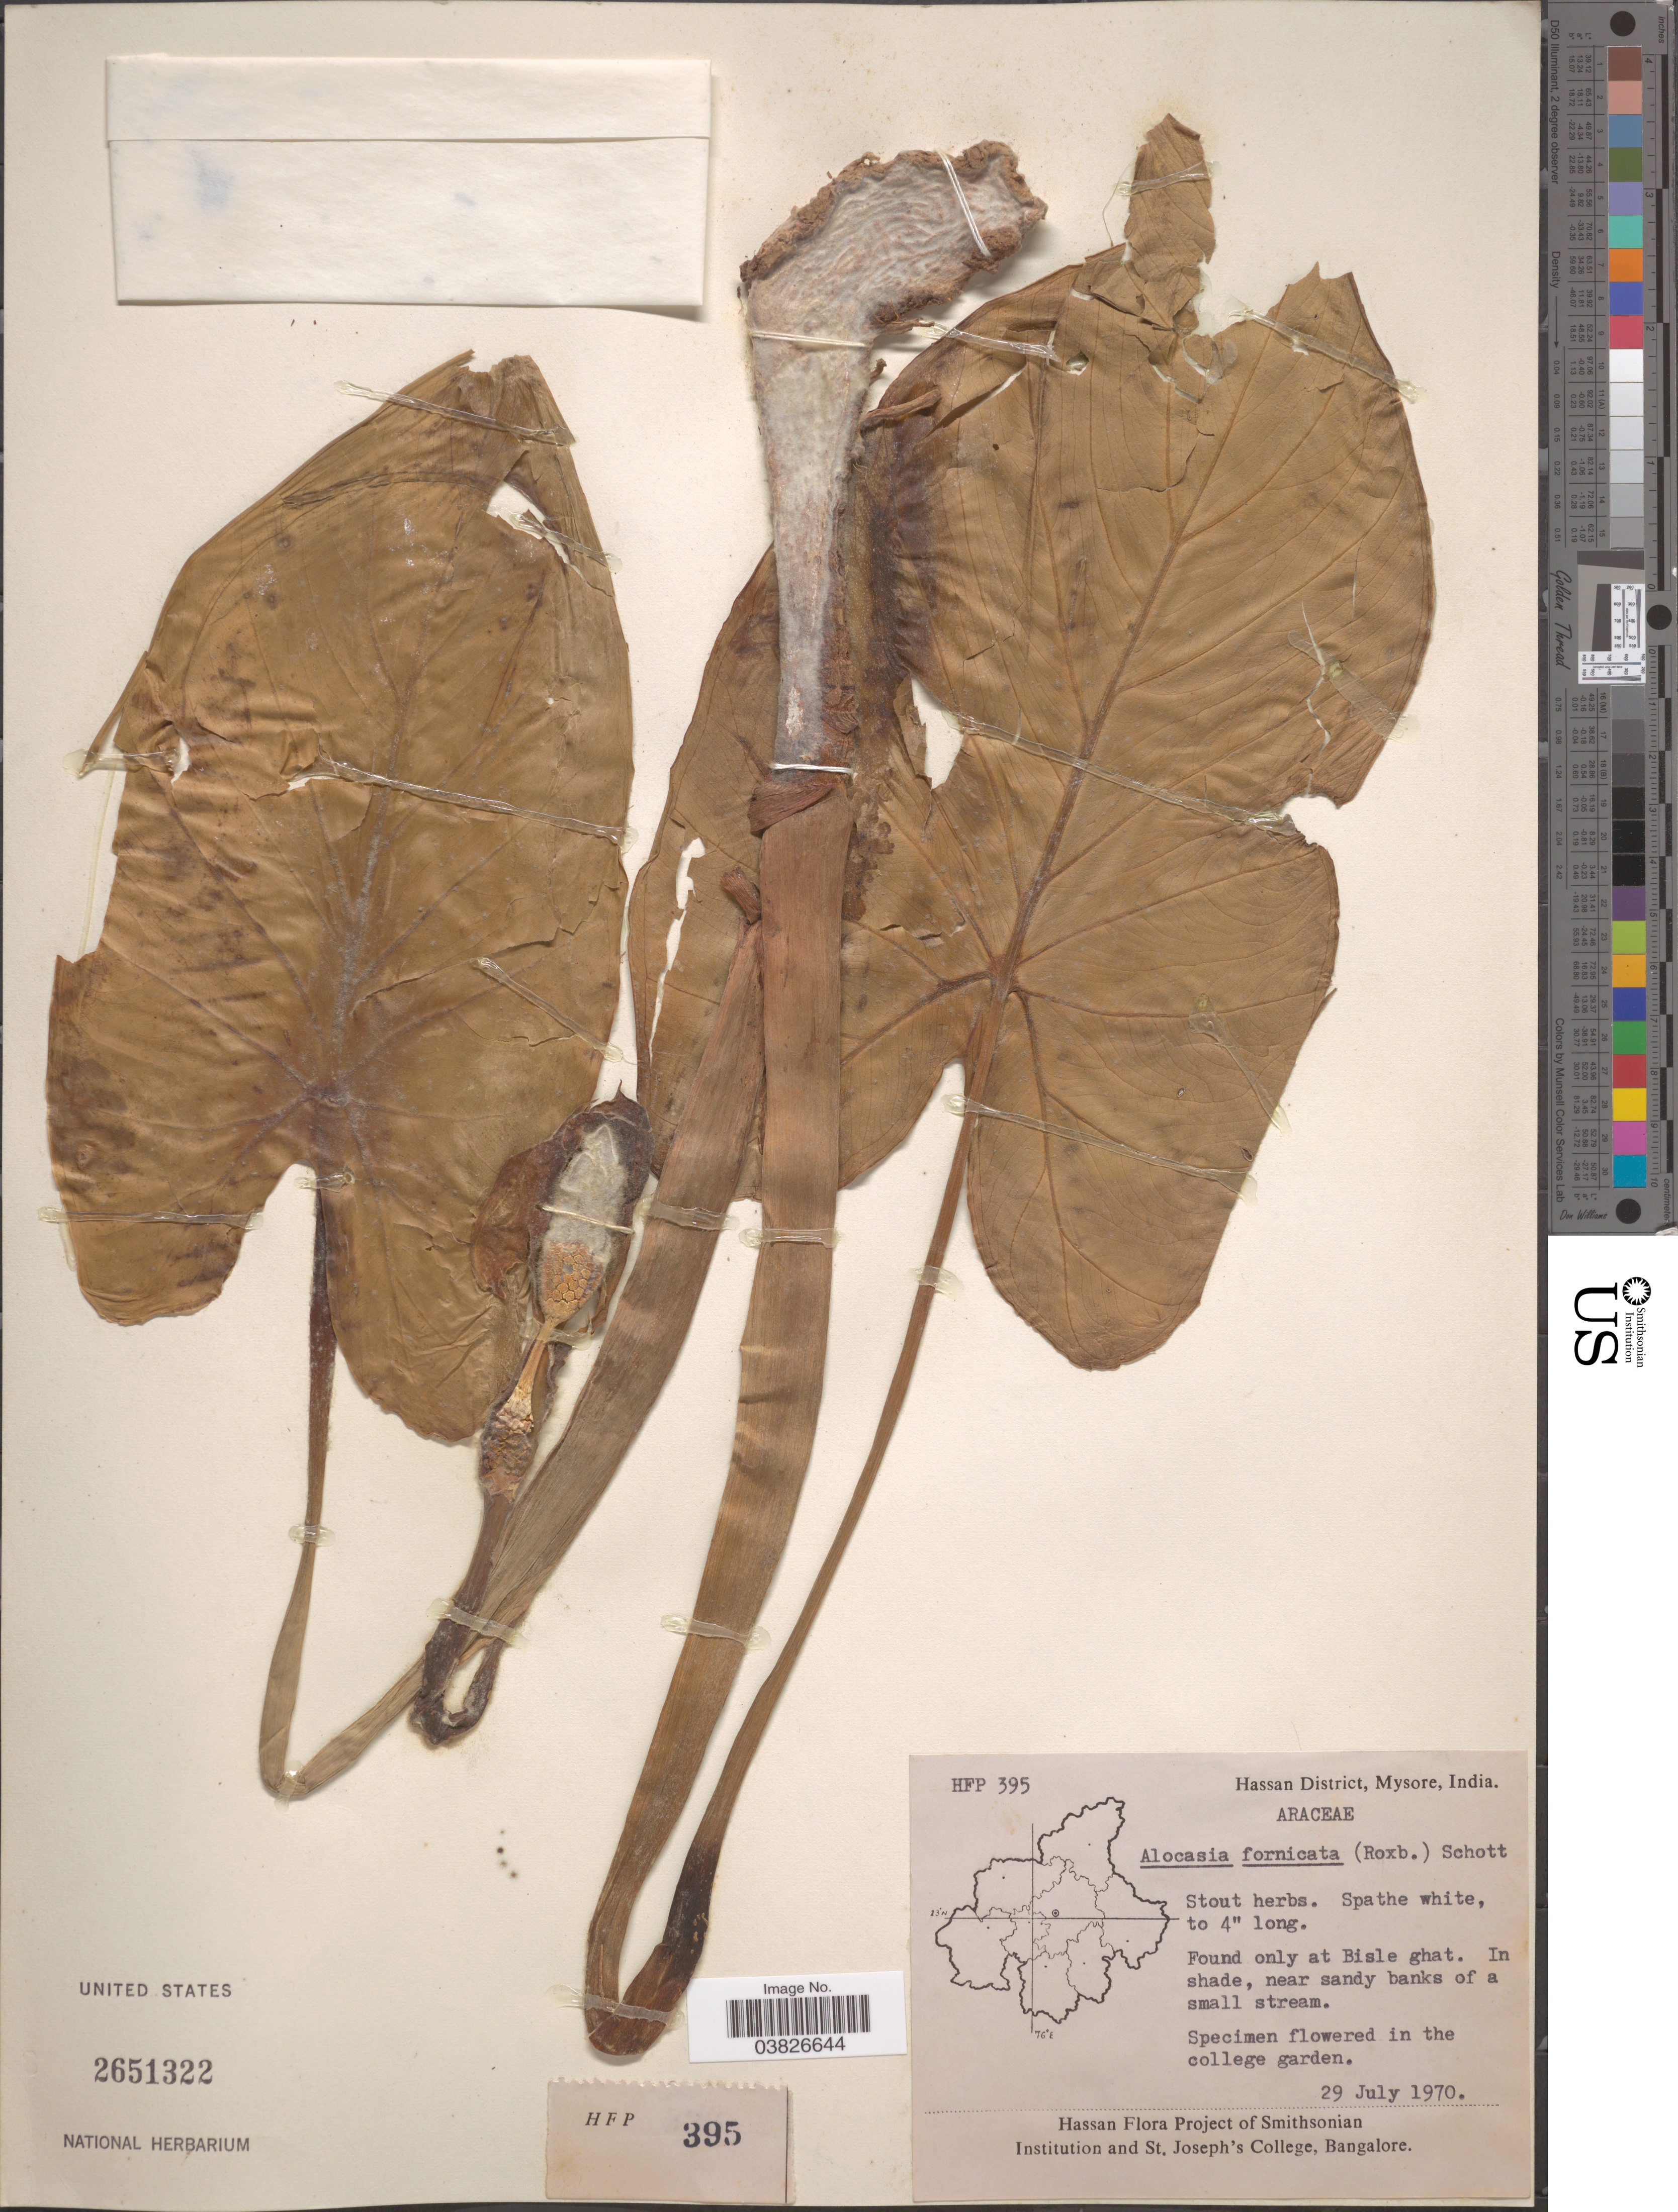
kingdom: Plantae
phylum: Tracheophyta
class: Liliopsida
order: Alismatales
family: Araceae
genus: Alocasia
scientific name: Alocasia fornicata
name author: (Roxb.) Schott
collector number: HFP 395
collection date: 1970-07-29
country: India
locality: Hassan District, Mysore. In the college garden.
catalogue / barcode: US 2651322